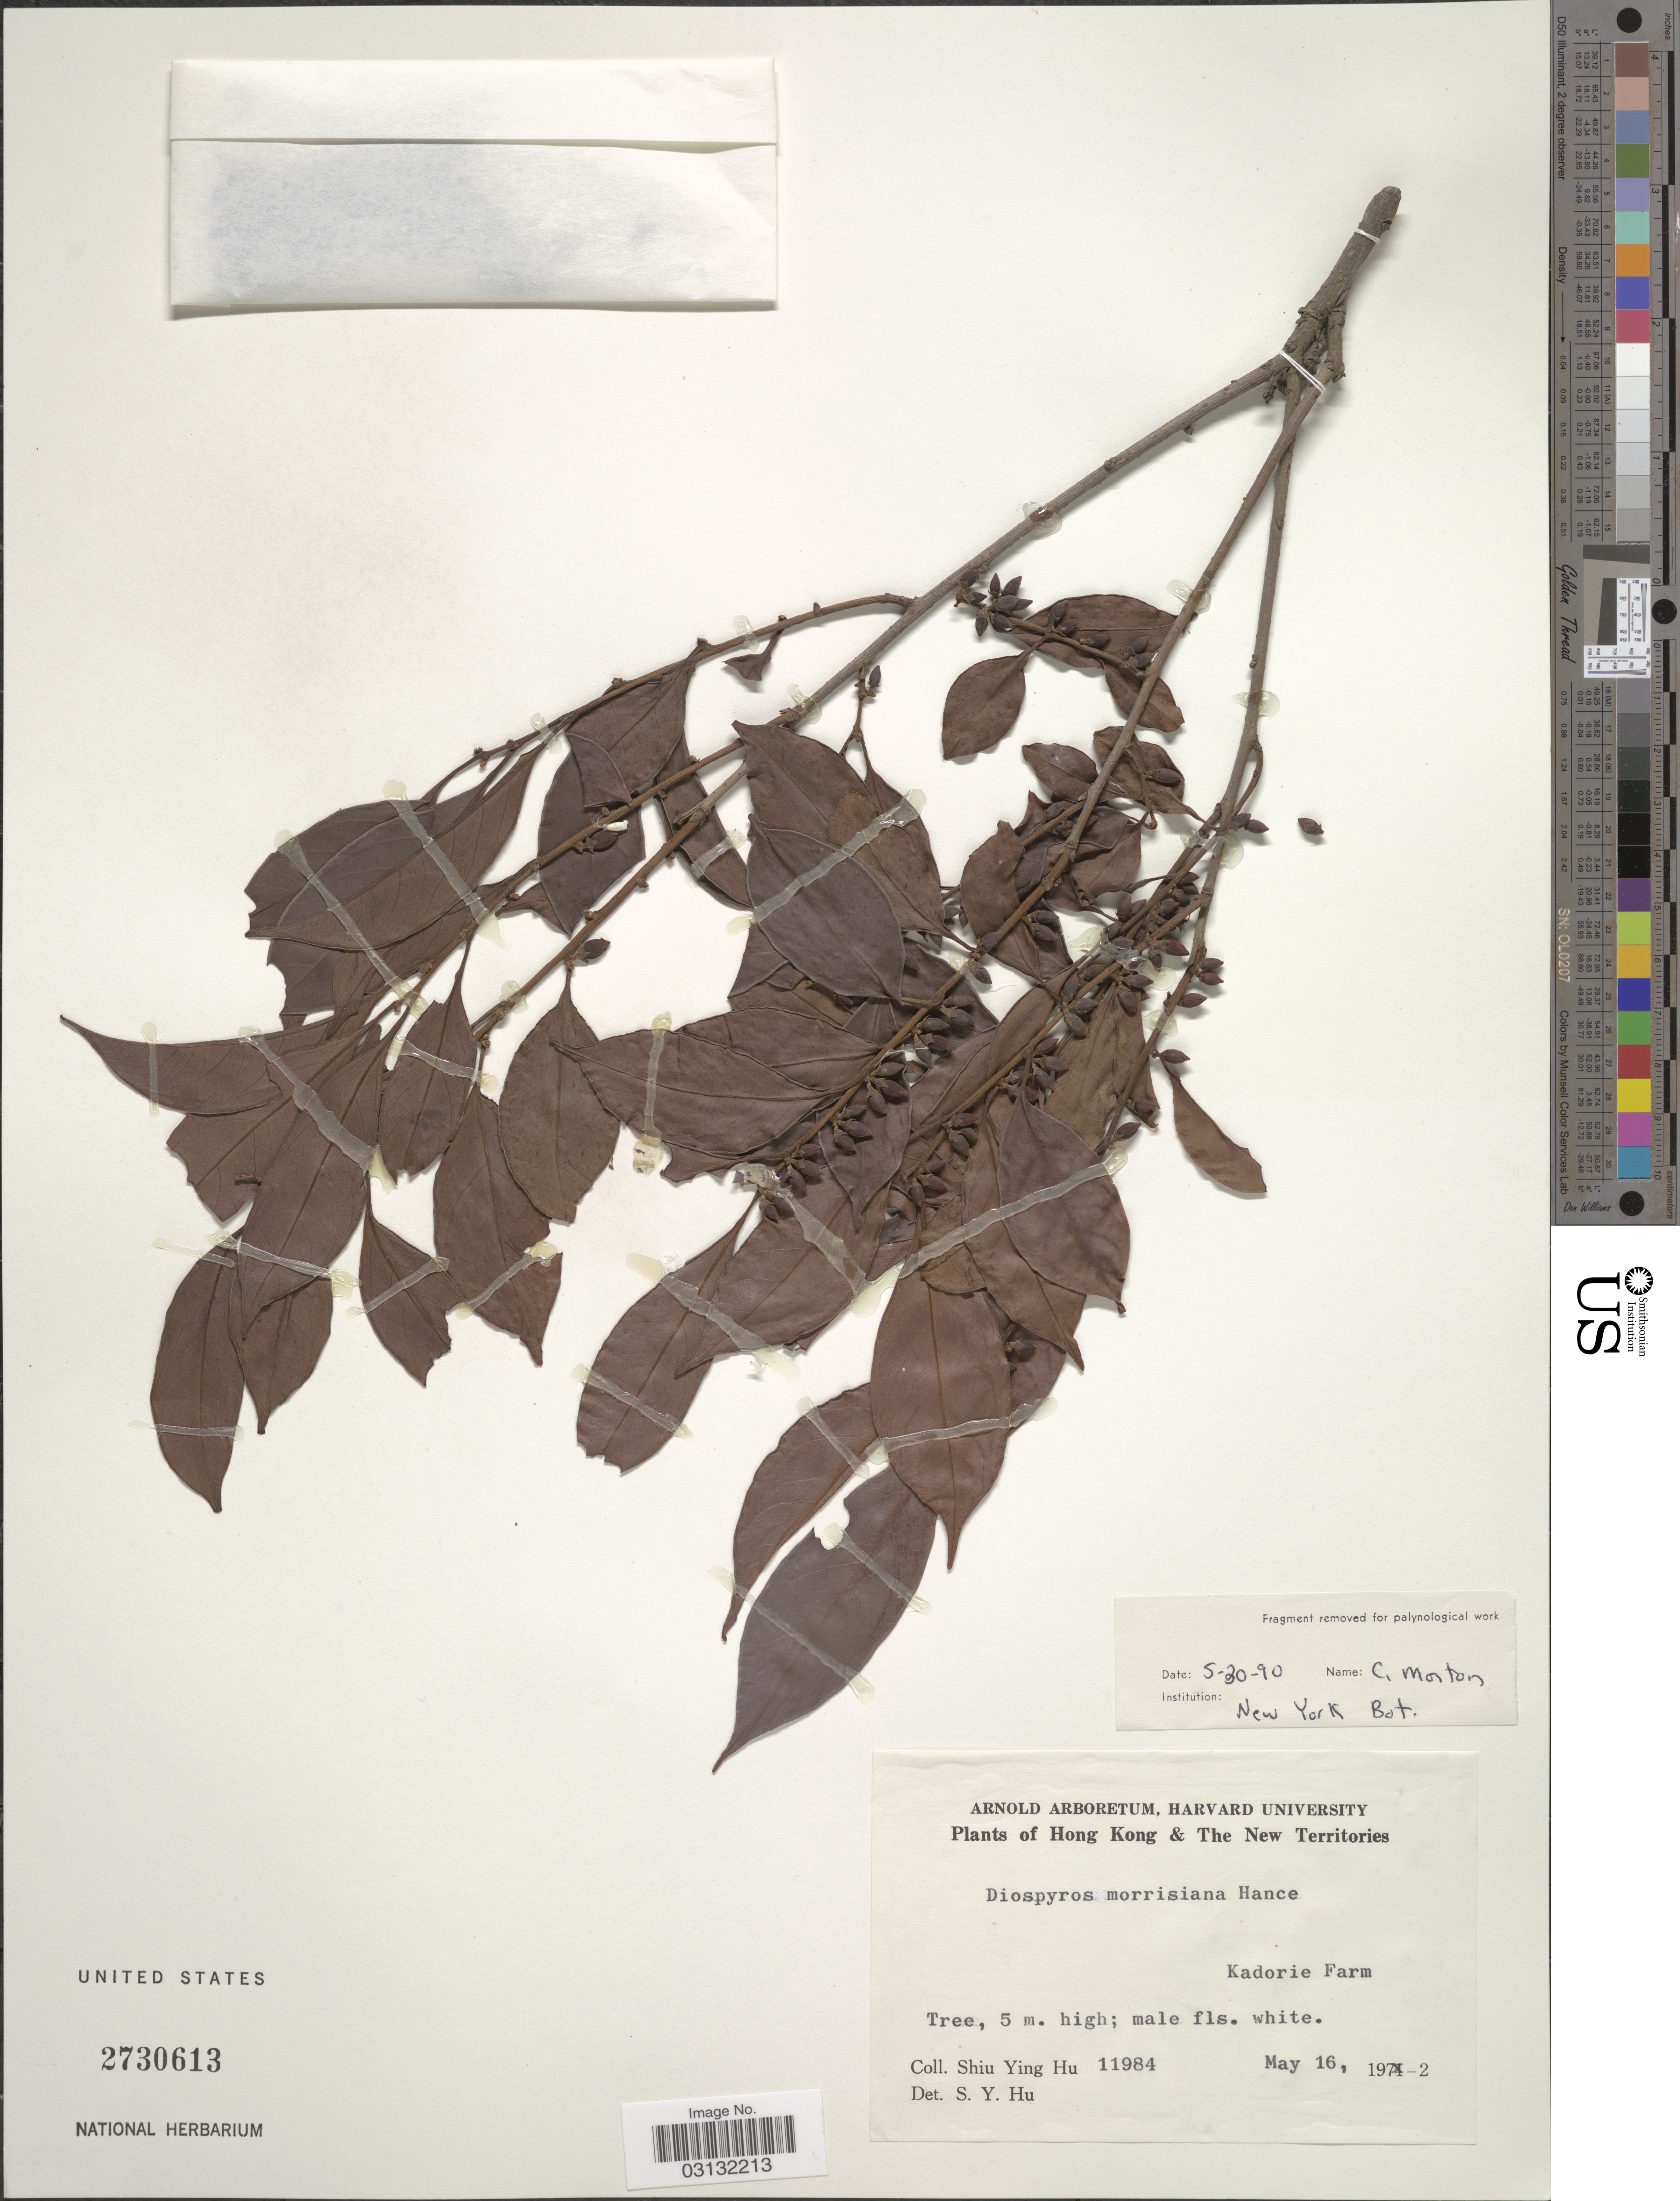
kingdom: Plantae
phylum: Tracheophyta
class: Magnoliopsida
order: Ericales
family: Ebenaceae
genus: Diospyros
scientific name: Diospyros morrisiana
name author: Hance in Walp.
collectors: S. Y. Hu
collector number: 11984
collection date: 1972-05-16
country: China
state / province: Hong Kong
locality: The New Territories. Kadorie Farm.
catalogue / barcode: US 2730613